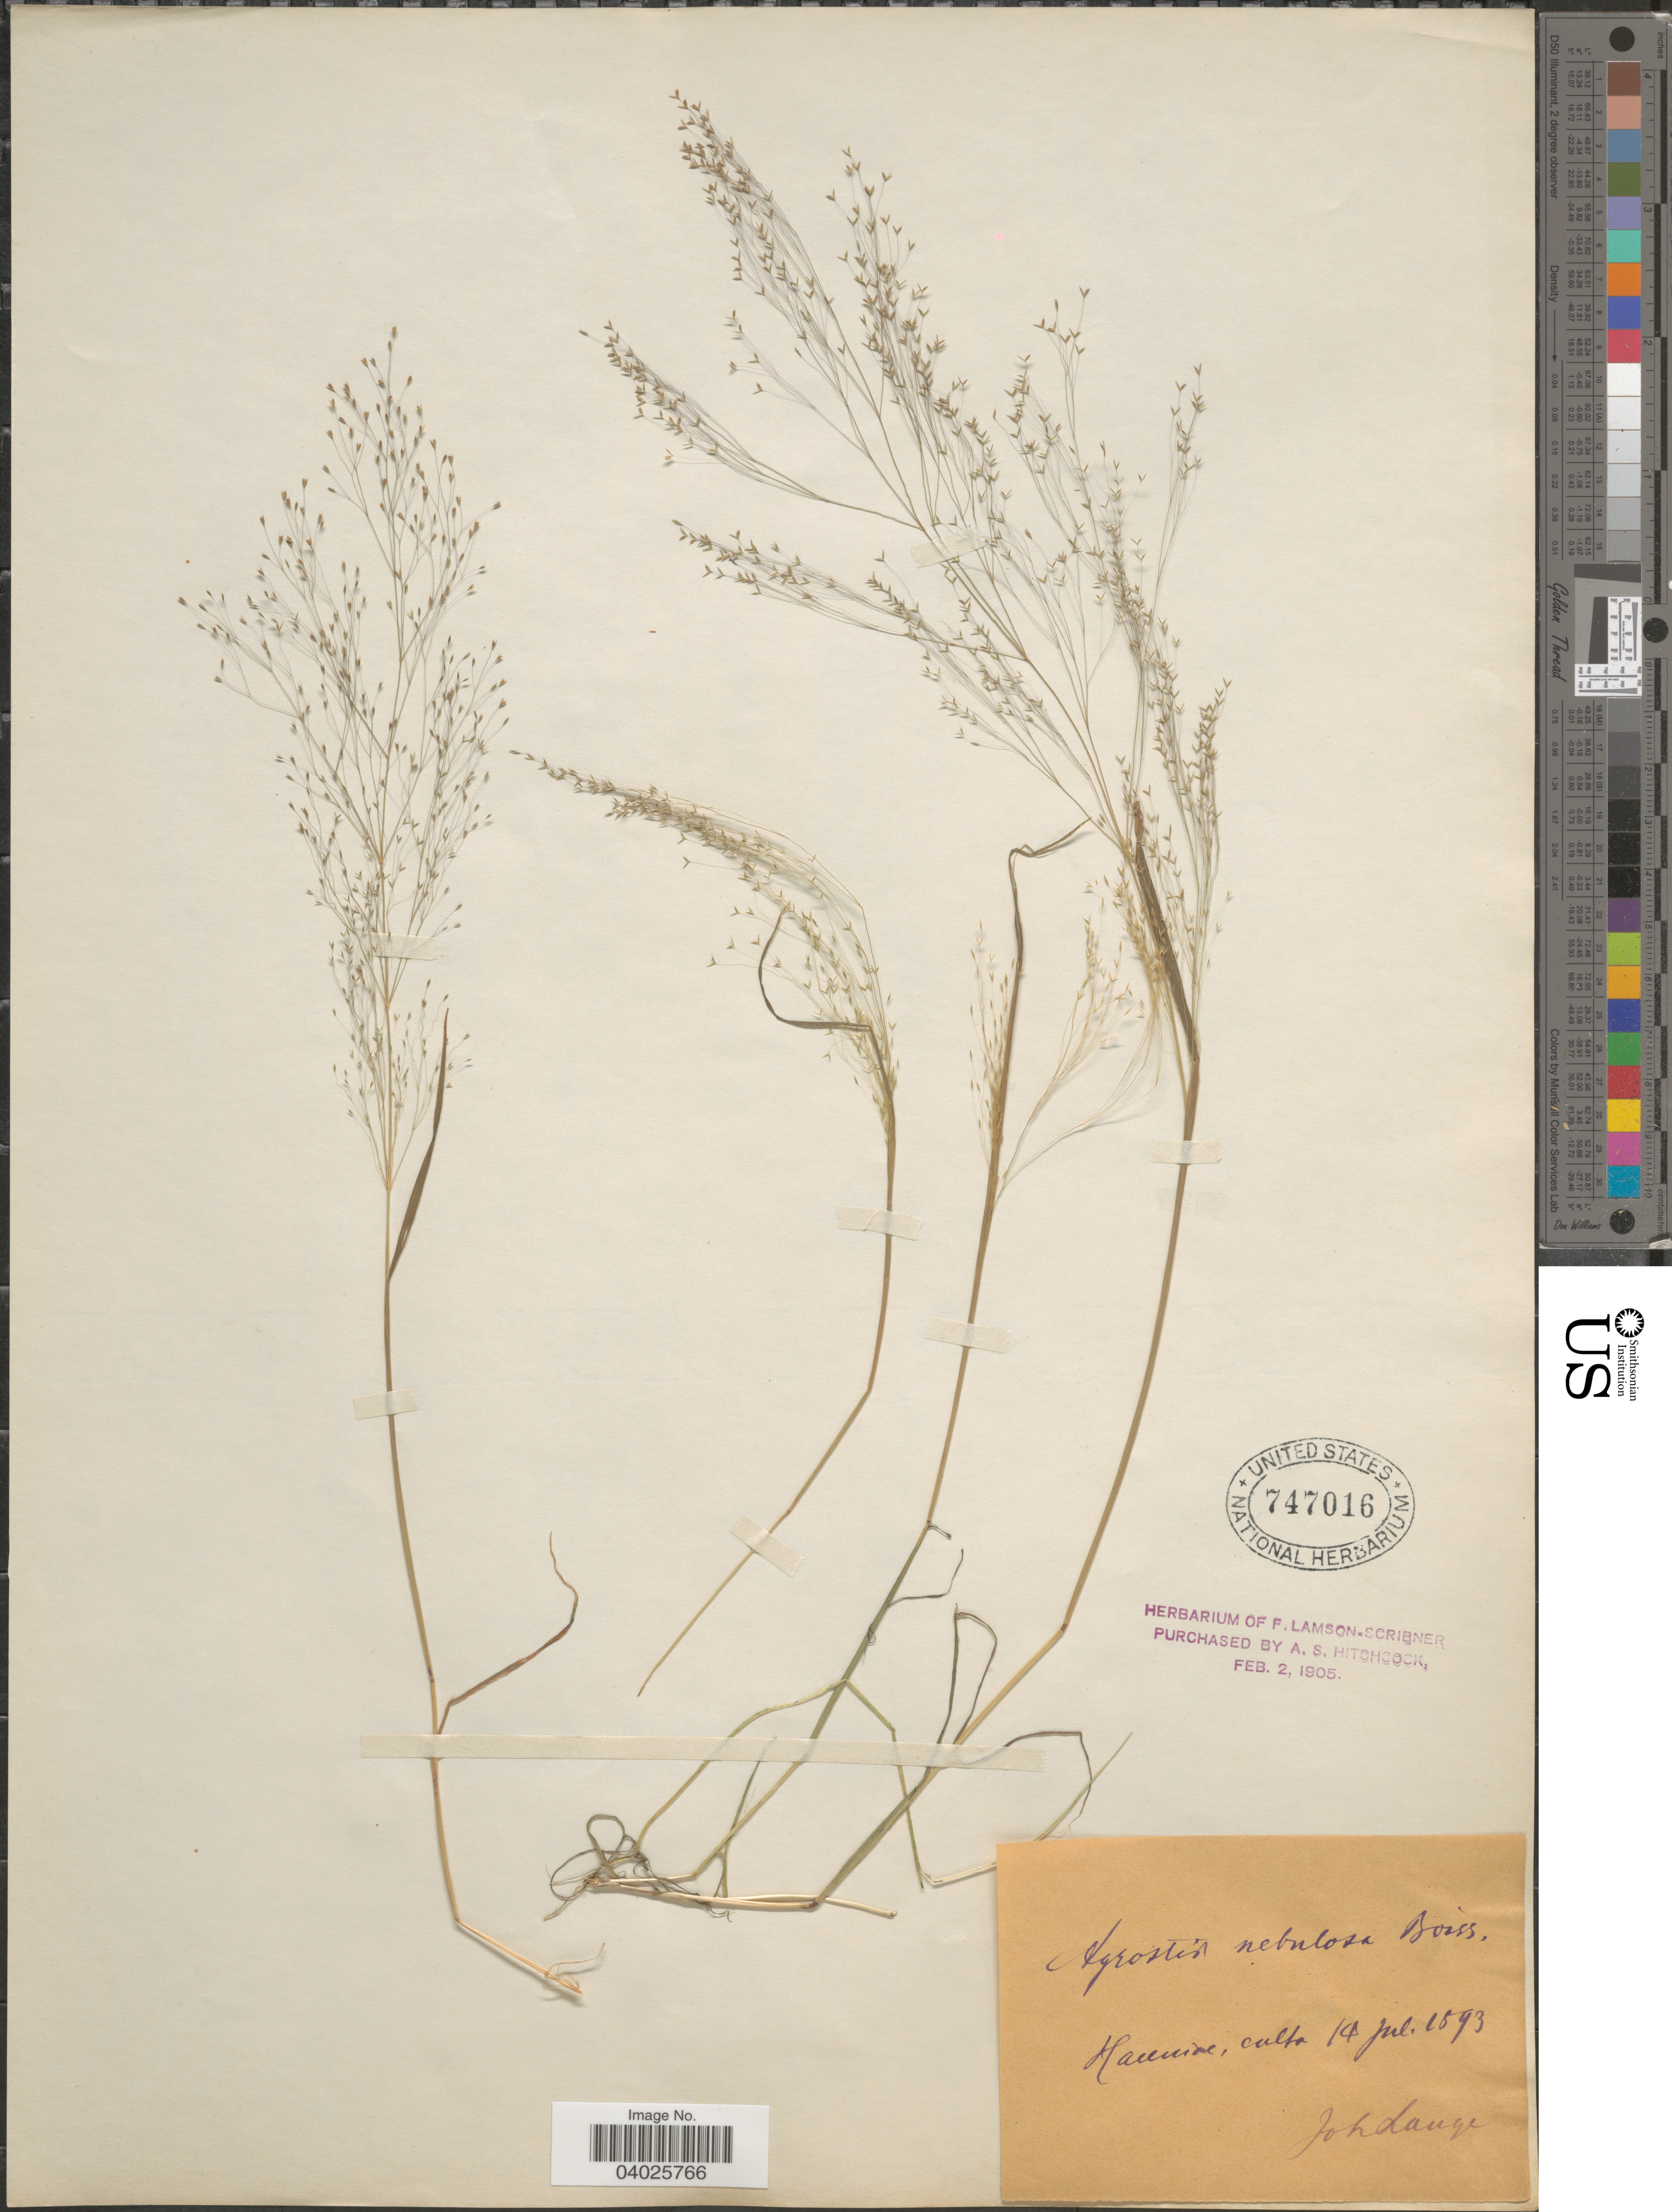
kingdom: Plantae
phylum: Tracheophyta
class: Liliopsida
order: Poales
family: Poaceae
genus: Agrostis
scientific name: Agrostis nebulosa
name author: Boiss. & Reut.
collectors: J. M. C. Lange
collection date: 1893-07-14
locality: Haunine [interpreted].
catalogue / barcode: US 747016